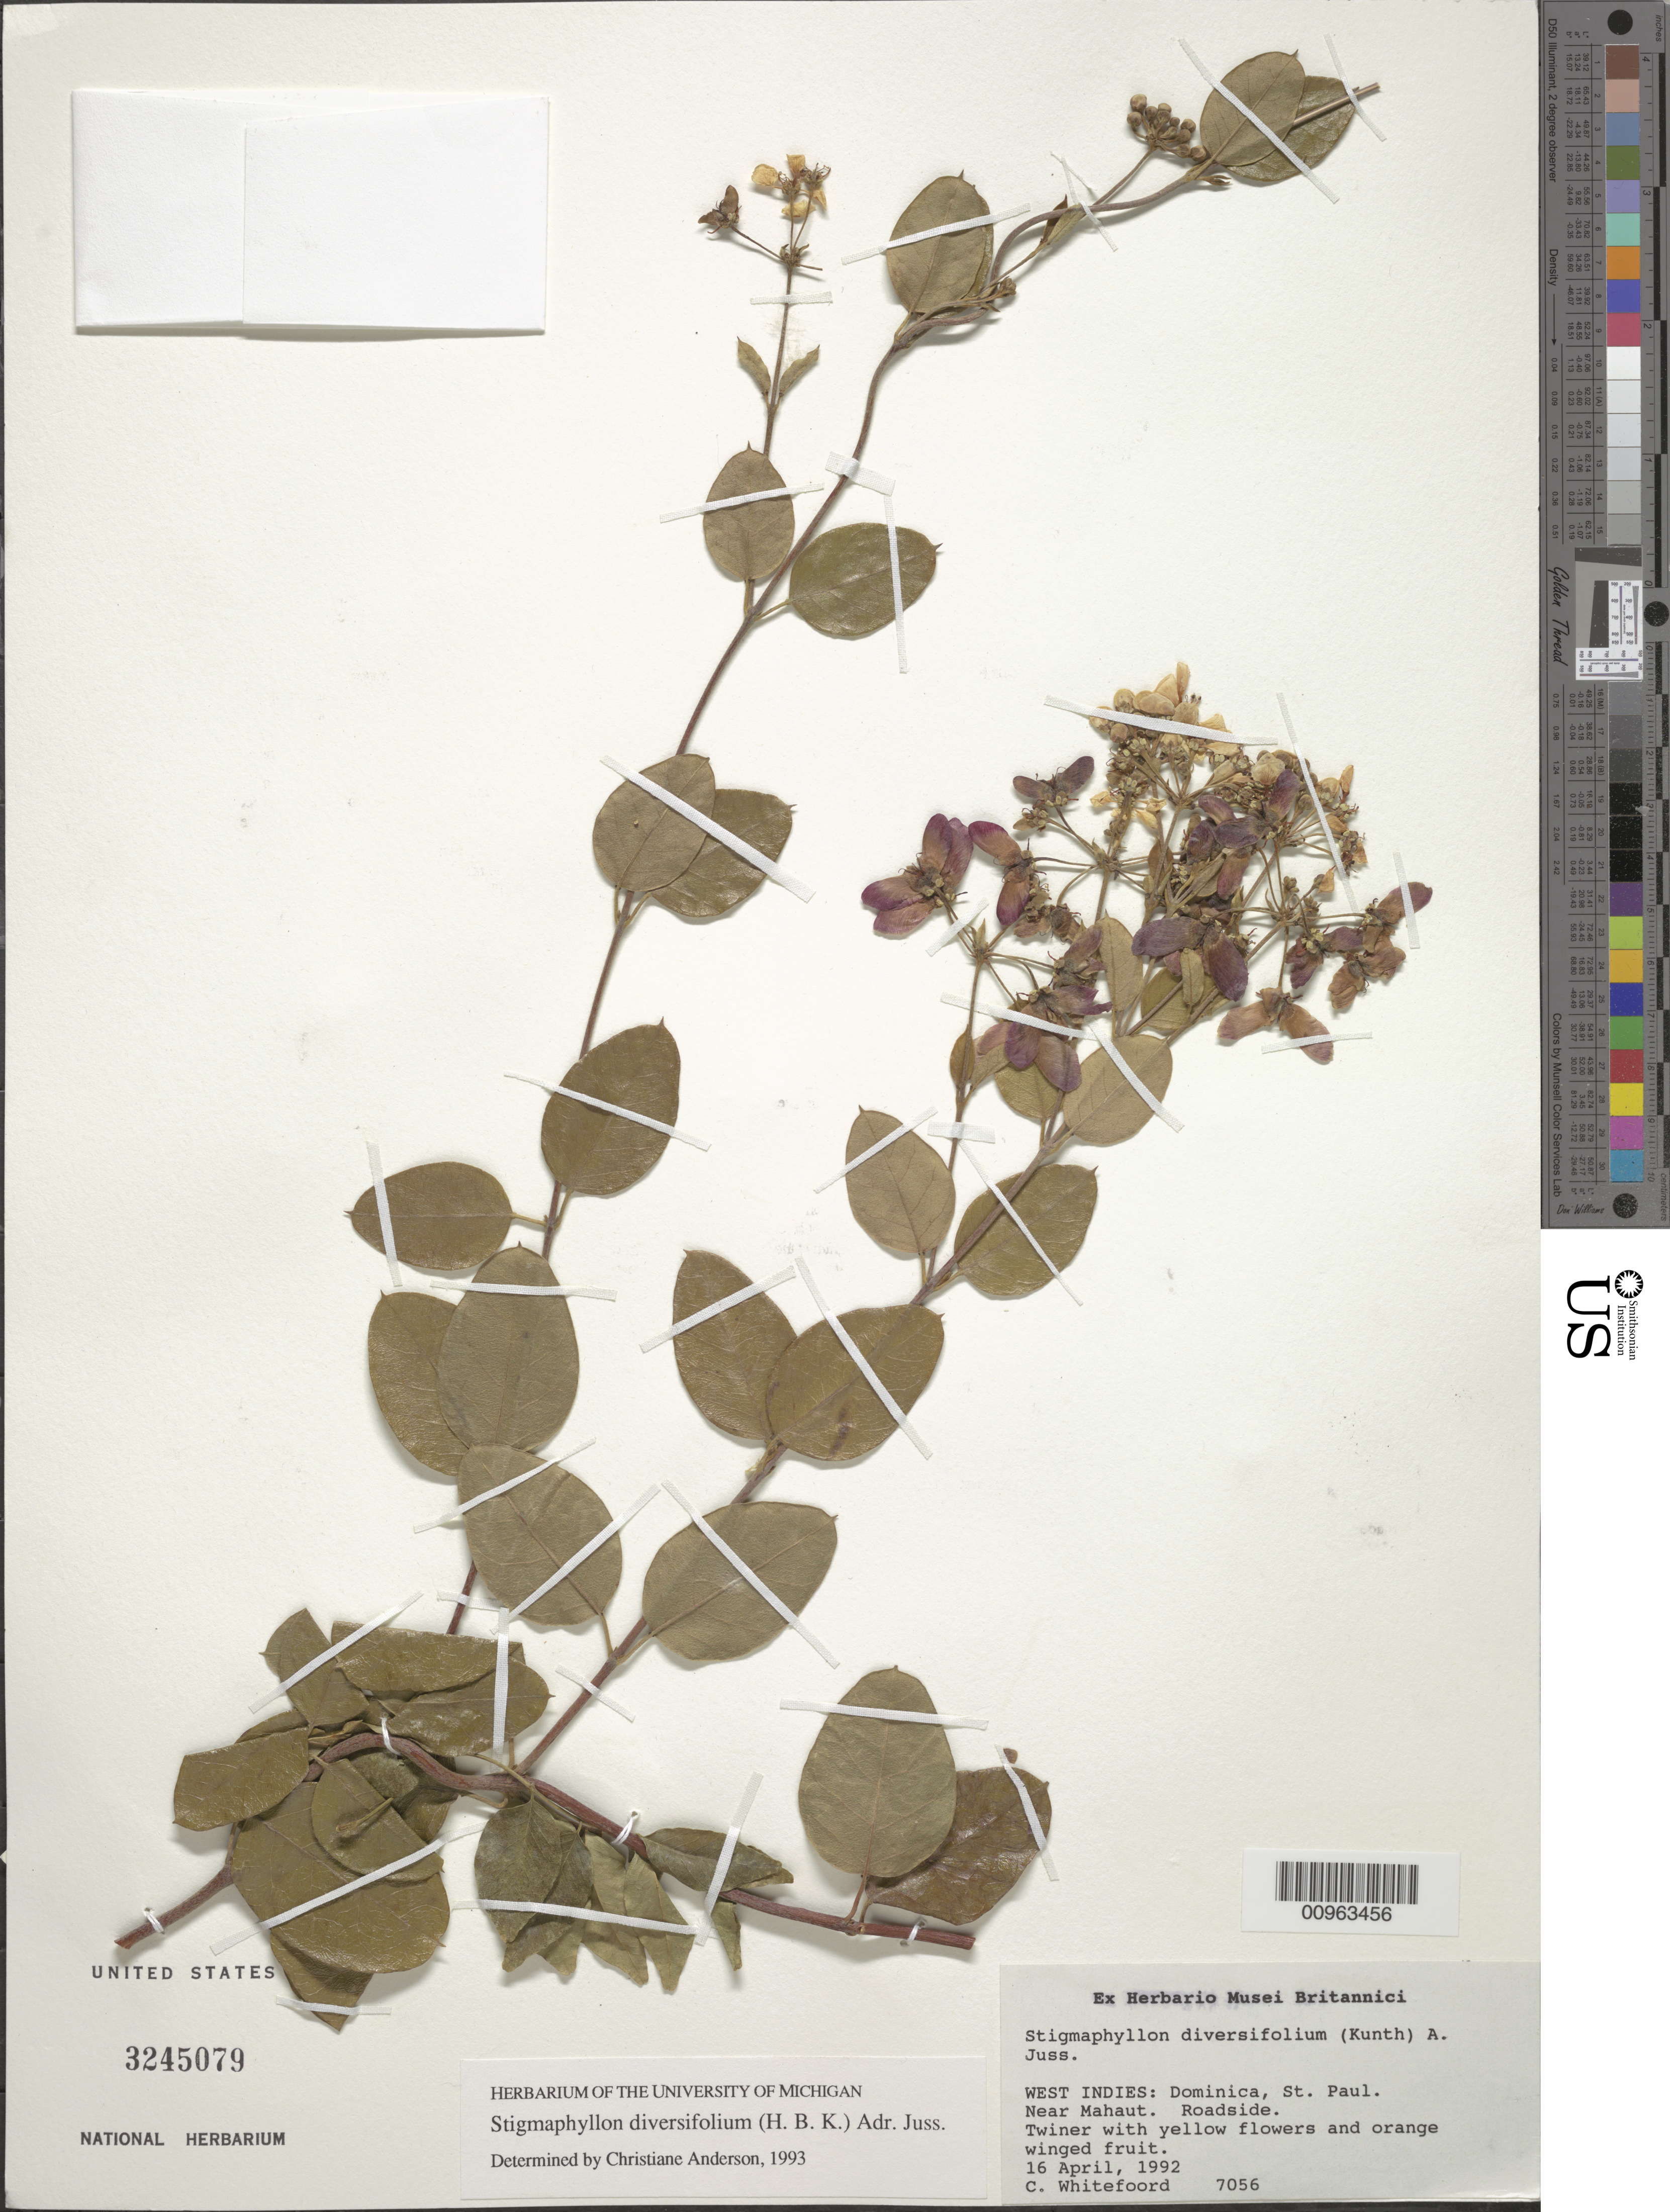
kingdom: Plantae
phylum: Tracheophyta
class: Magnoliopsida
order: Malpighiales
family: Malpighiaceae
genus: Stigmaphyllon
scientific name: Stigmaphyllon diversifolium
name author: (Kunth) A. Juss.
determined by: Anderson, C.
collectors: C. Whitefoord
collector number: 7056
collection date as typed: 16 Apr 1992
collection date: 1992-04-16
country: Dominica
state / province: St. Paul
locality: Near Mahaut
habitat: Roadside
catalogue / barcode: US 3245079